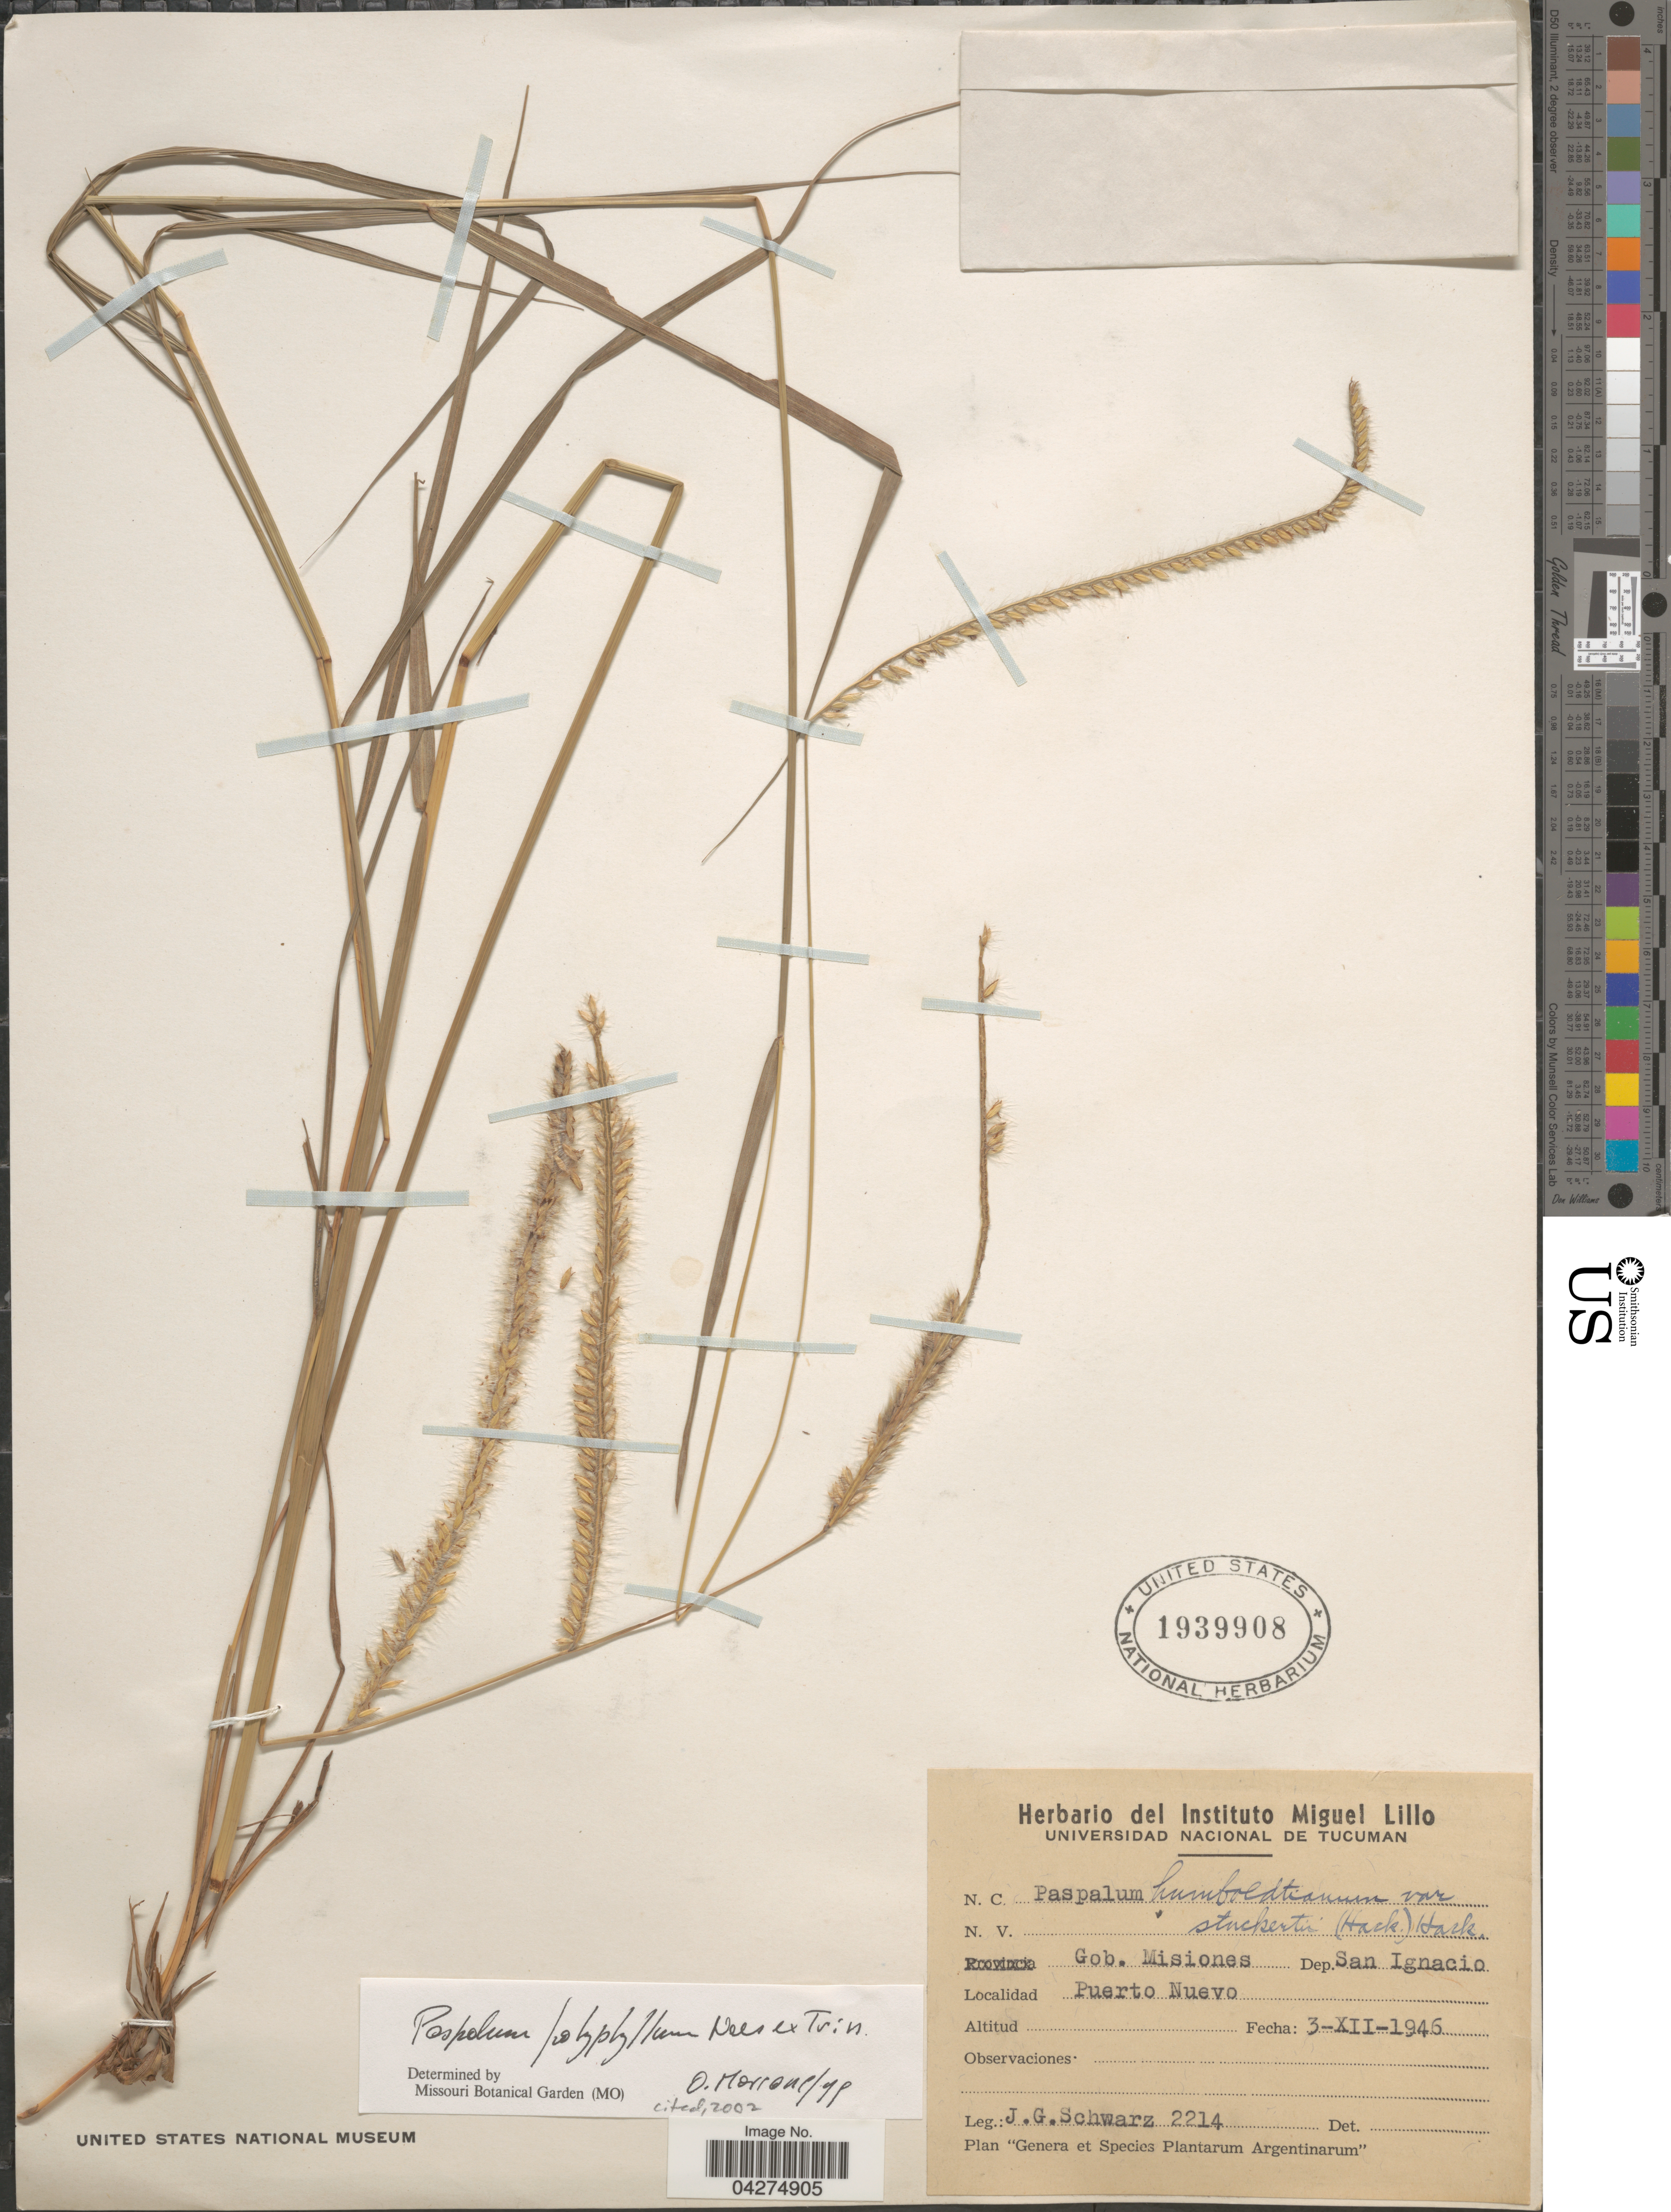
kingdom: Plantae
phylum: Tracheophyta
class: Liliopsida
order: Poales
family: Poaceae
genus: Paspalum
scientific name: Paspalum polyphyllum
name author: Nees ex Trin.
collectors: J. Schwarz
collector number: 2214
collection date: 1946-12-03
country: Argentina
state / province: Misiones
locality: Gob. Misiones. Dep. San Ignacio. Puerto Nuevo.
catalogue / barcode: US 1939908